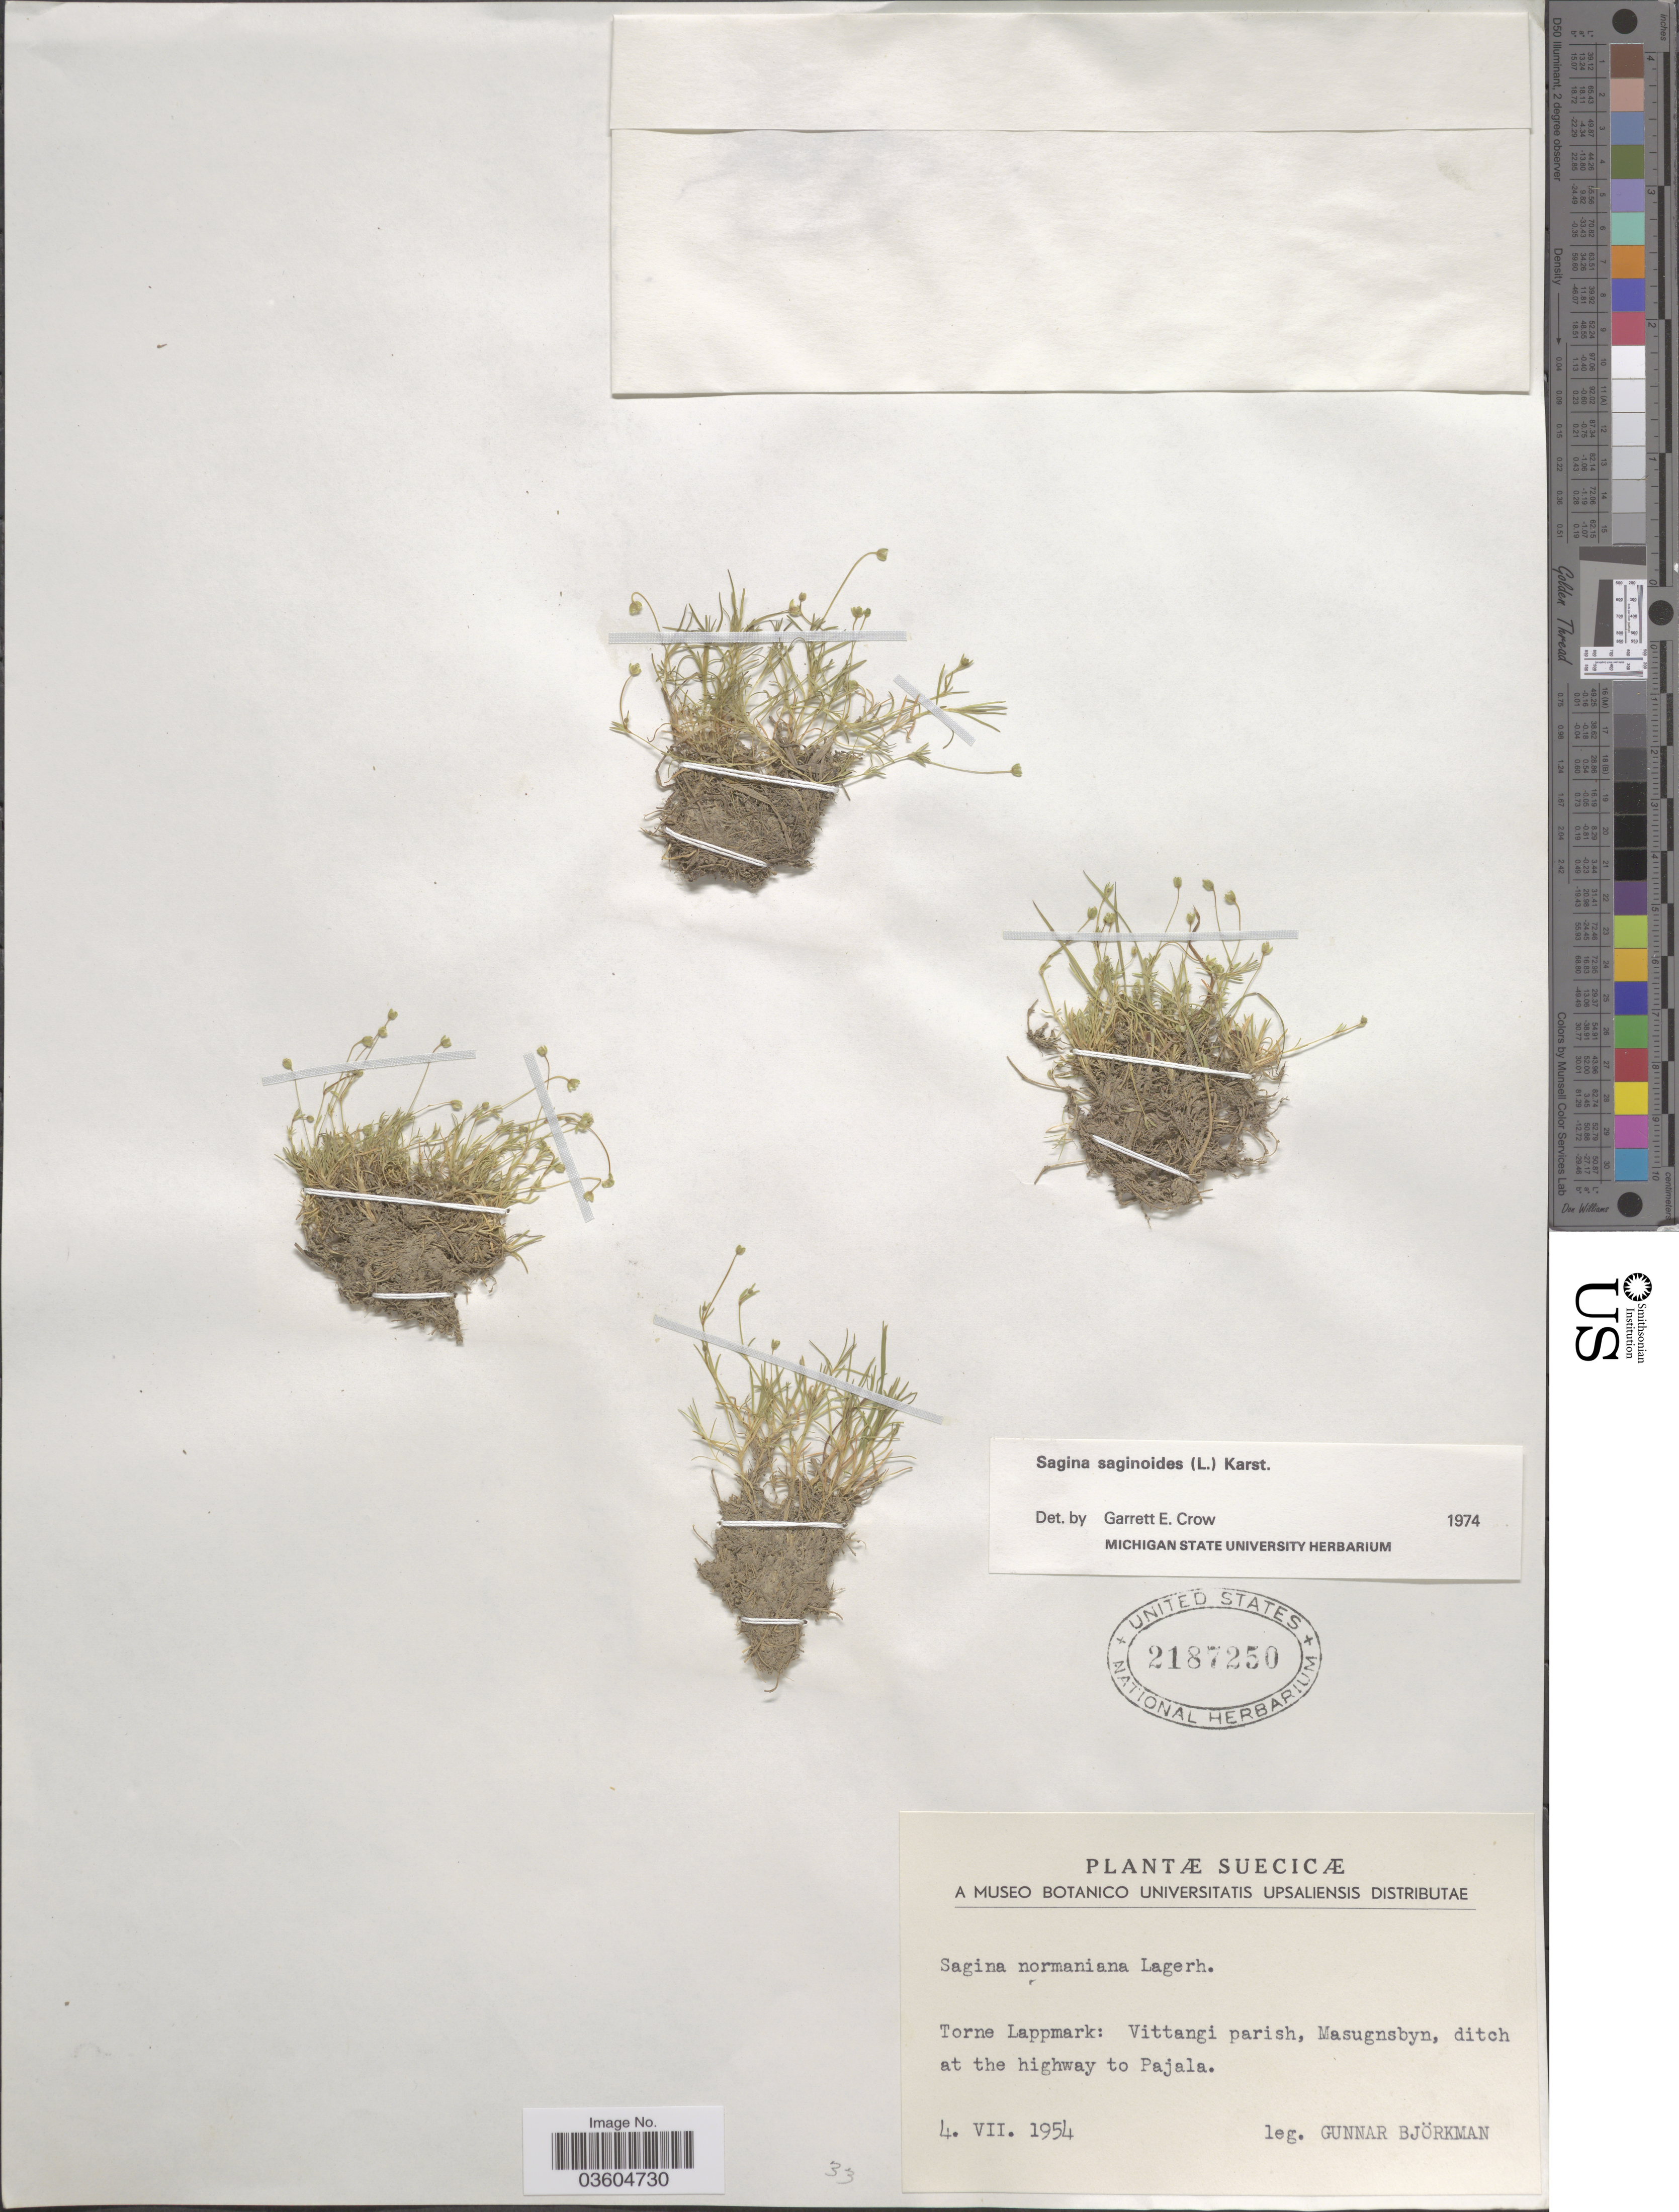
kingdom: Plantae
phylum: Tracheophyta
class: Magnoliopsida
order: Caryophyllales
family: Caryophyllaceae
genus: Sagina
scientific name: Sagina saginoides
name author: (L.) H. Karst.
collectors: G. Bjorkman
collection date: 1954-07-04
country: Sweden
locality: Suecicæ. Torne Lappmark: Vittangi parish, Masugnsbyn, ditch at the highway to Pajala.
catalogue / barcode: US 2187250